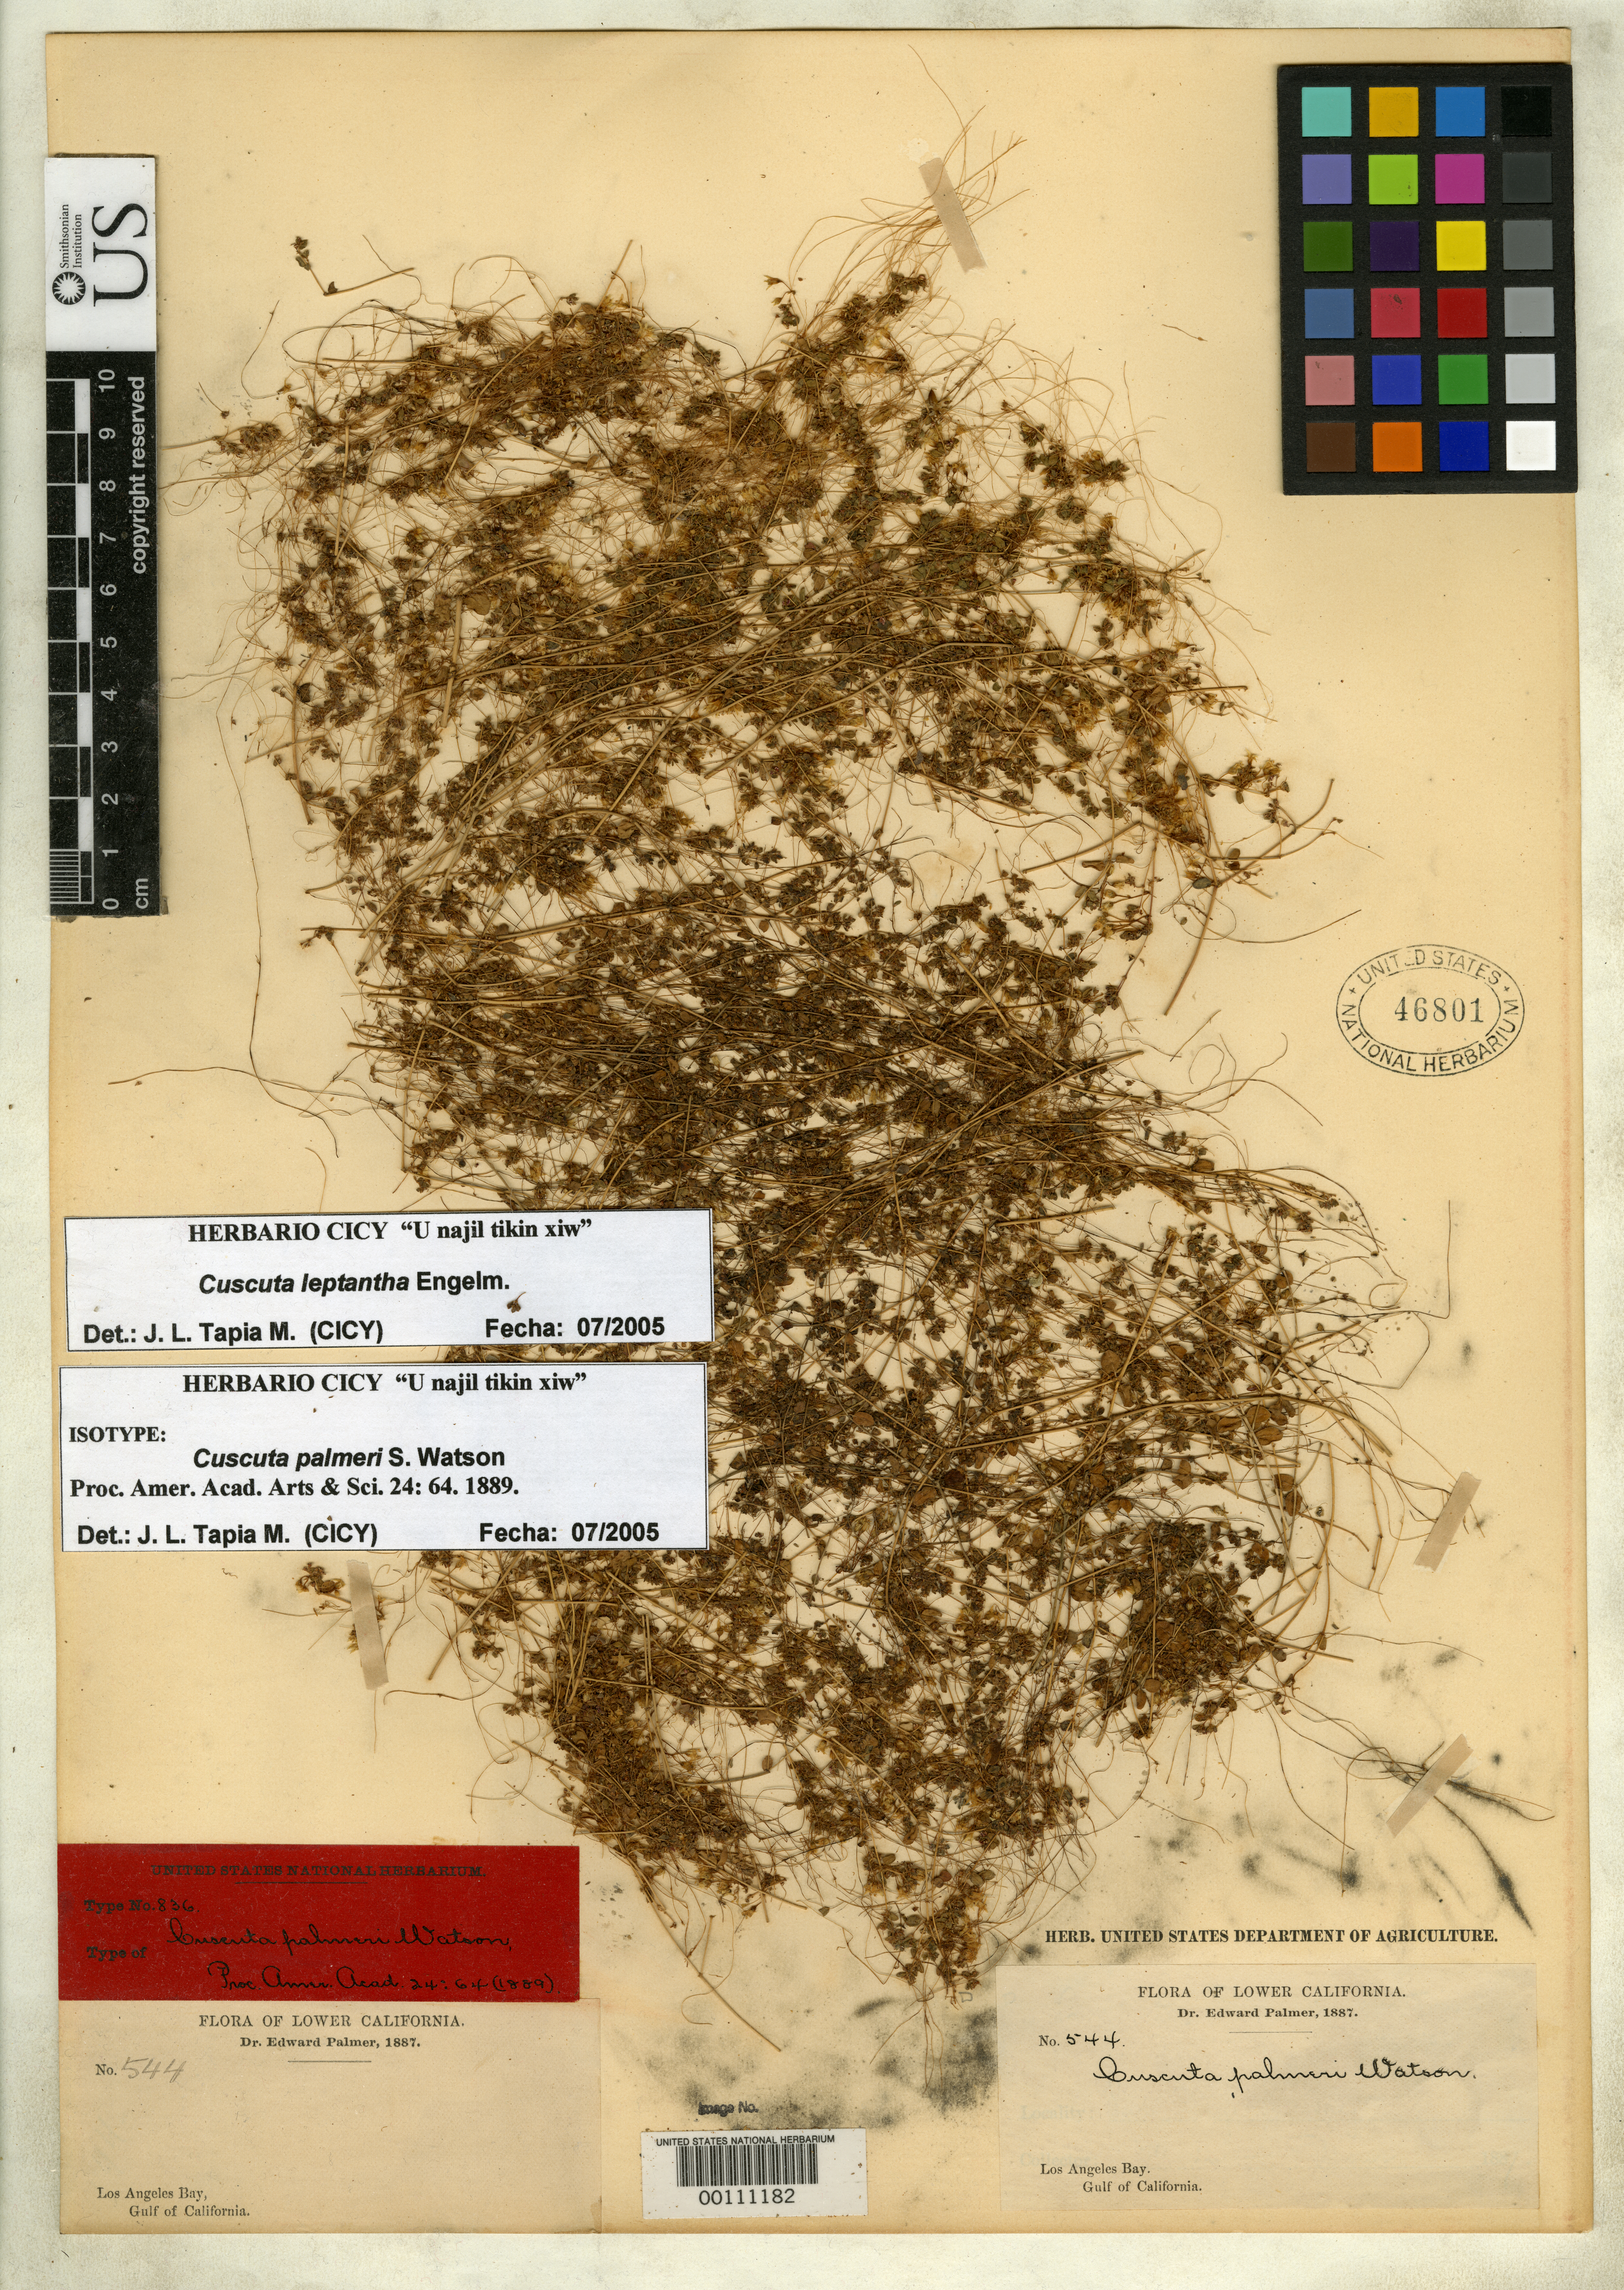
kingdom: Plantae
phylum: Tracheophyta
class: Magnoliopsida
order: Solanales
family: Convolvulaceae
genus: Cuscuta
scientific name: Cuscuta palmeri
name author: S. Watson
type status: Isotype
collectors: E. Palmer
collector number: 544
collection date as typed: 1887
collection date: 1887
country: Mexico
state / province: Baja California Norte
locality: Los Angeles Bay, Gulf of California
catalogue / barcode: US 46801